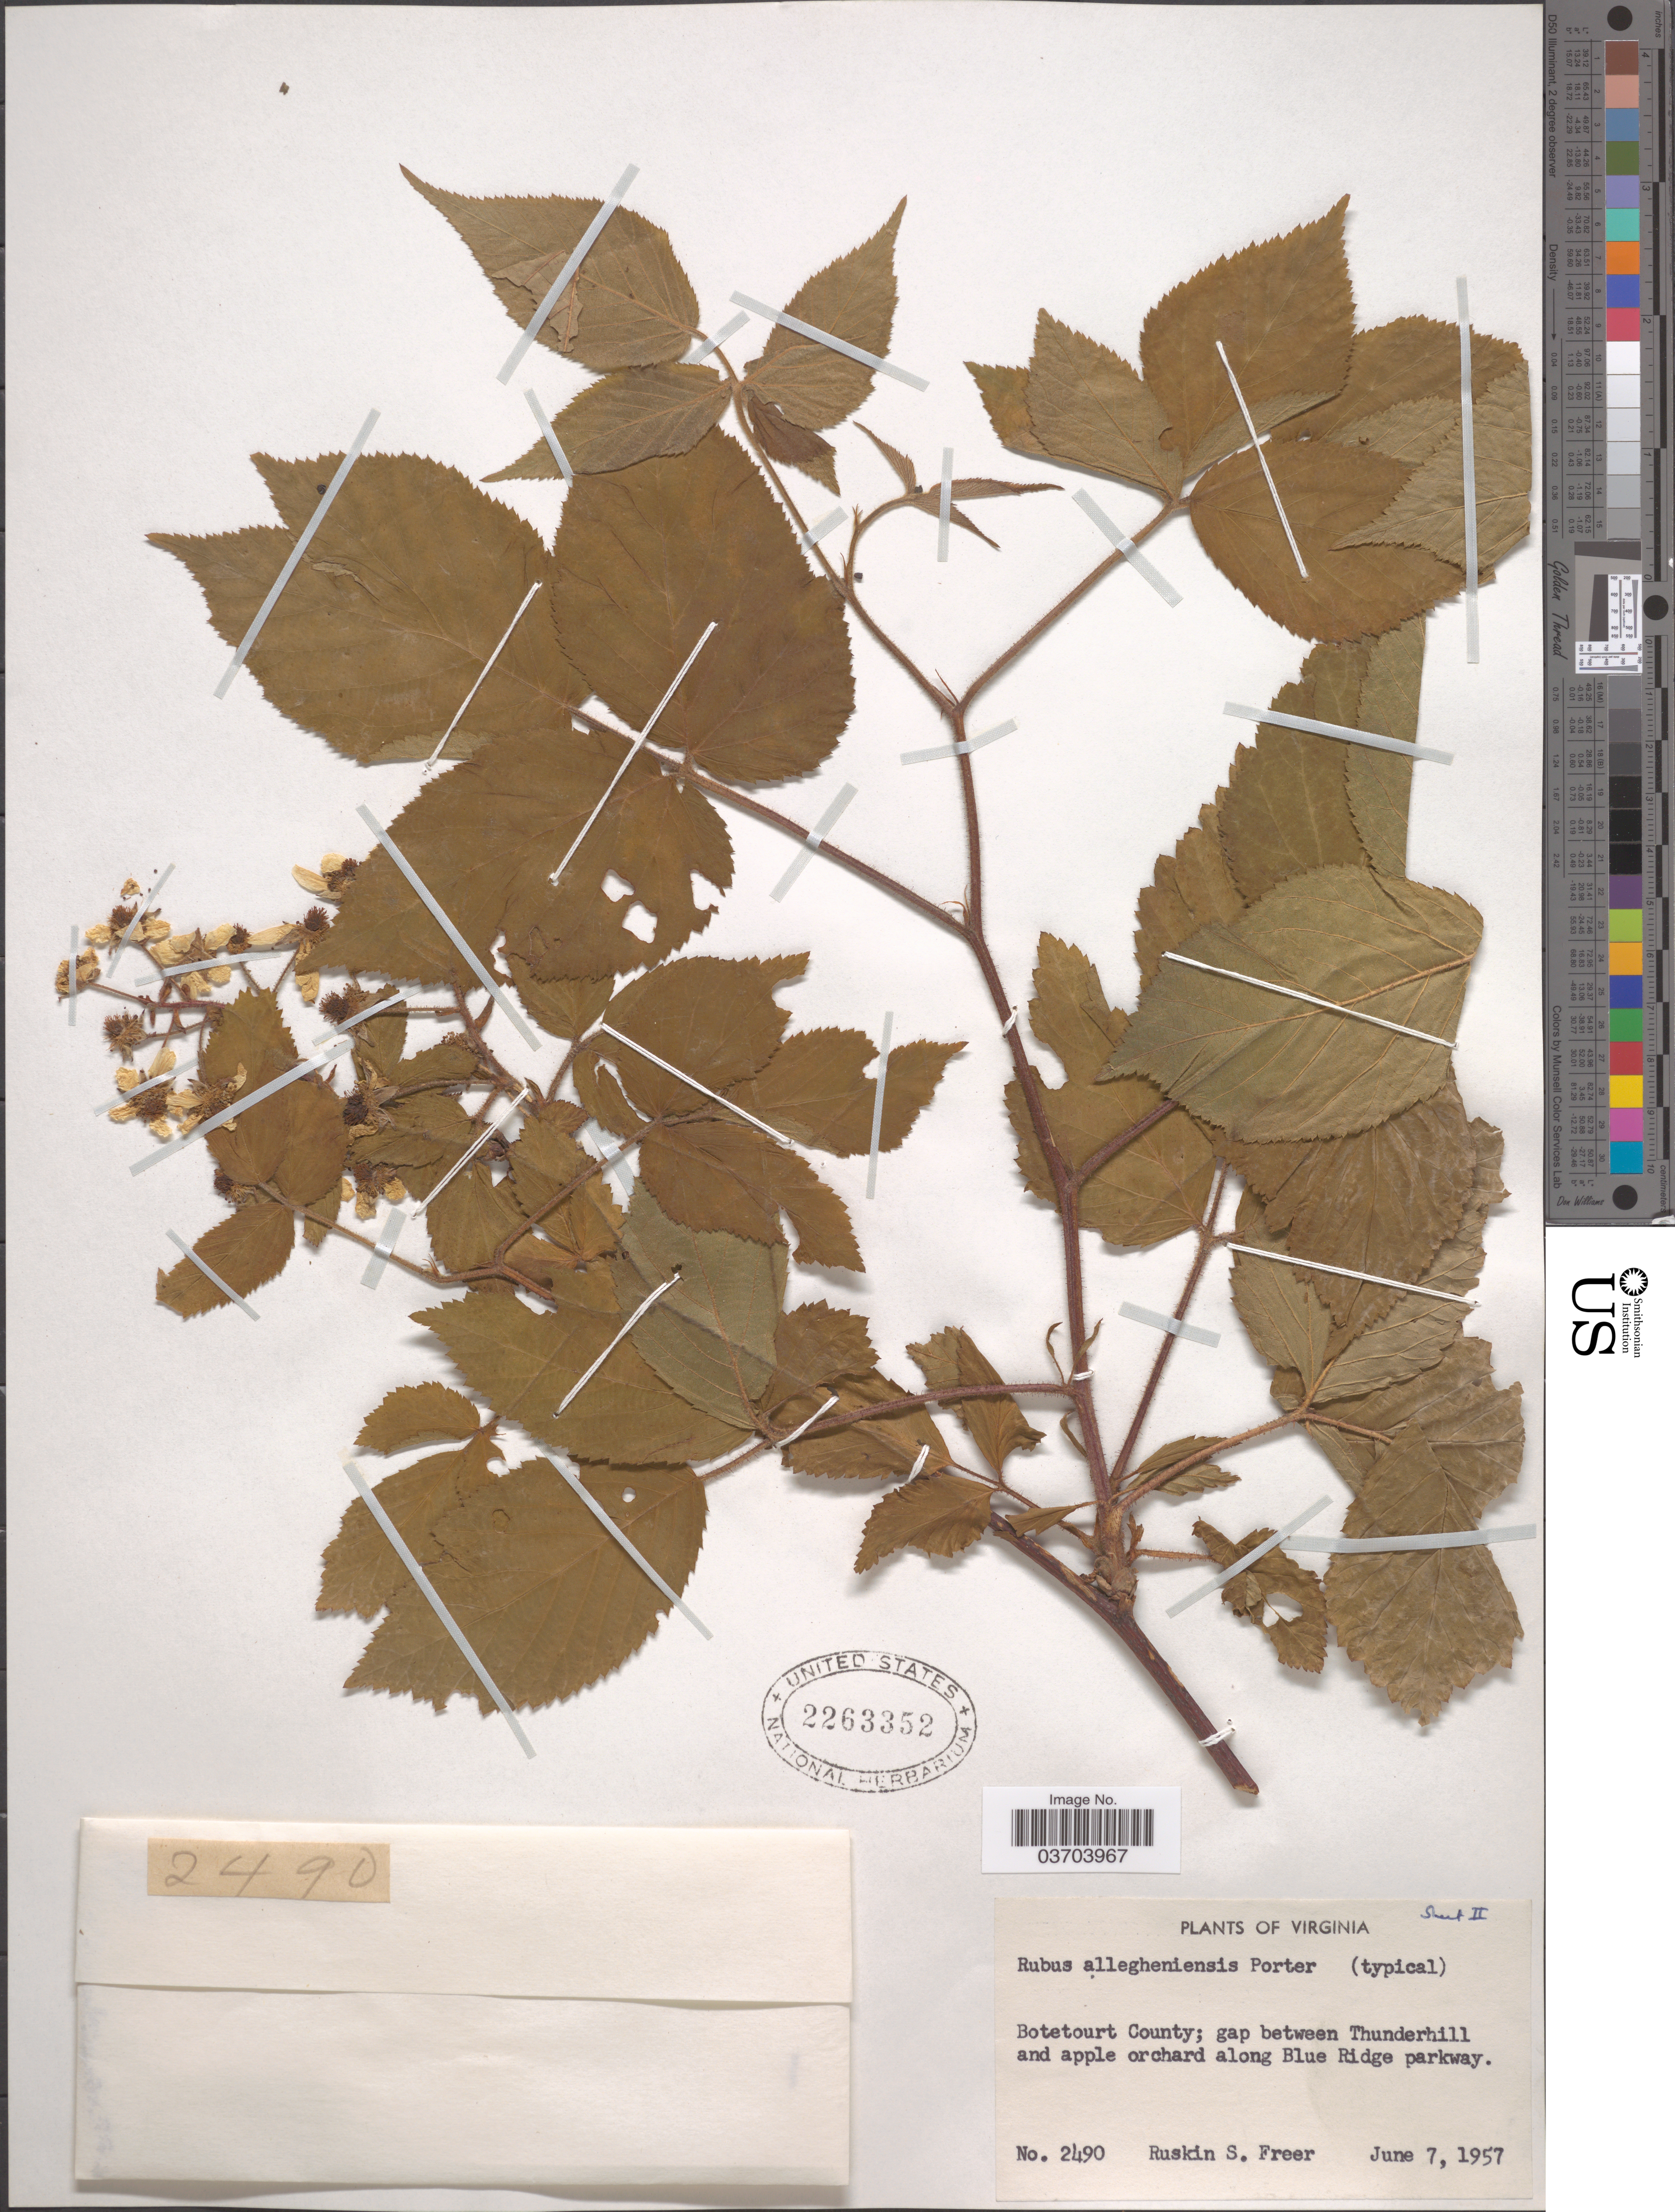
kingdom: Plantae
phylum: Tracheophyta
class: Magnoliopsida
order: Rosales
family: Rosaceae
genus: Rubus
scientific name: Rubus allegheniensis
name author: Porter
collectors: R. Freer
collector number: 2490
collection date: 1957-06-07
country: United States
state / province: Virginia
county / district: Botetourt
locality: Botetourt County; gap between Thunderhill and apple orchard along Blue Ridge parkway.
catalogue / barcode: US 2263352